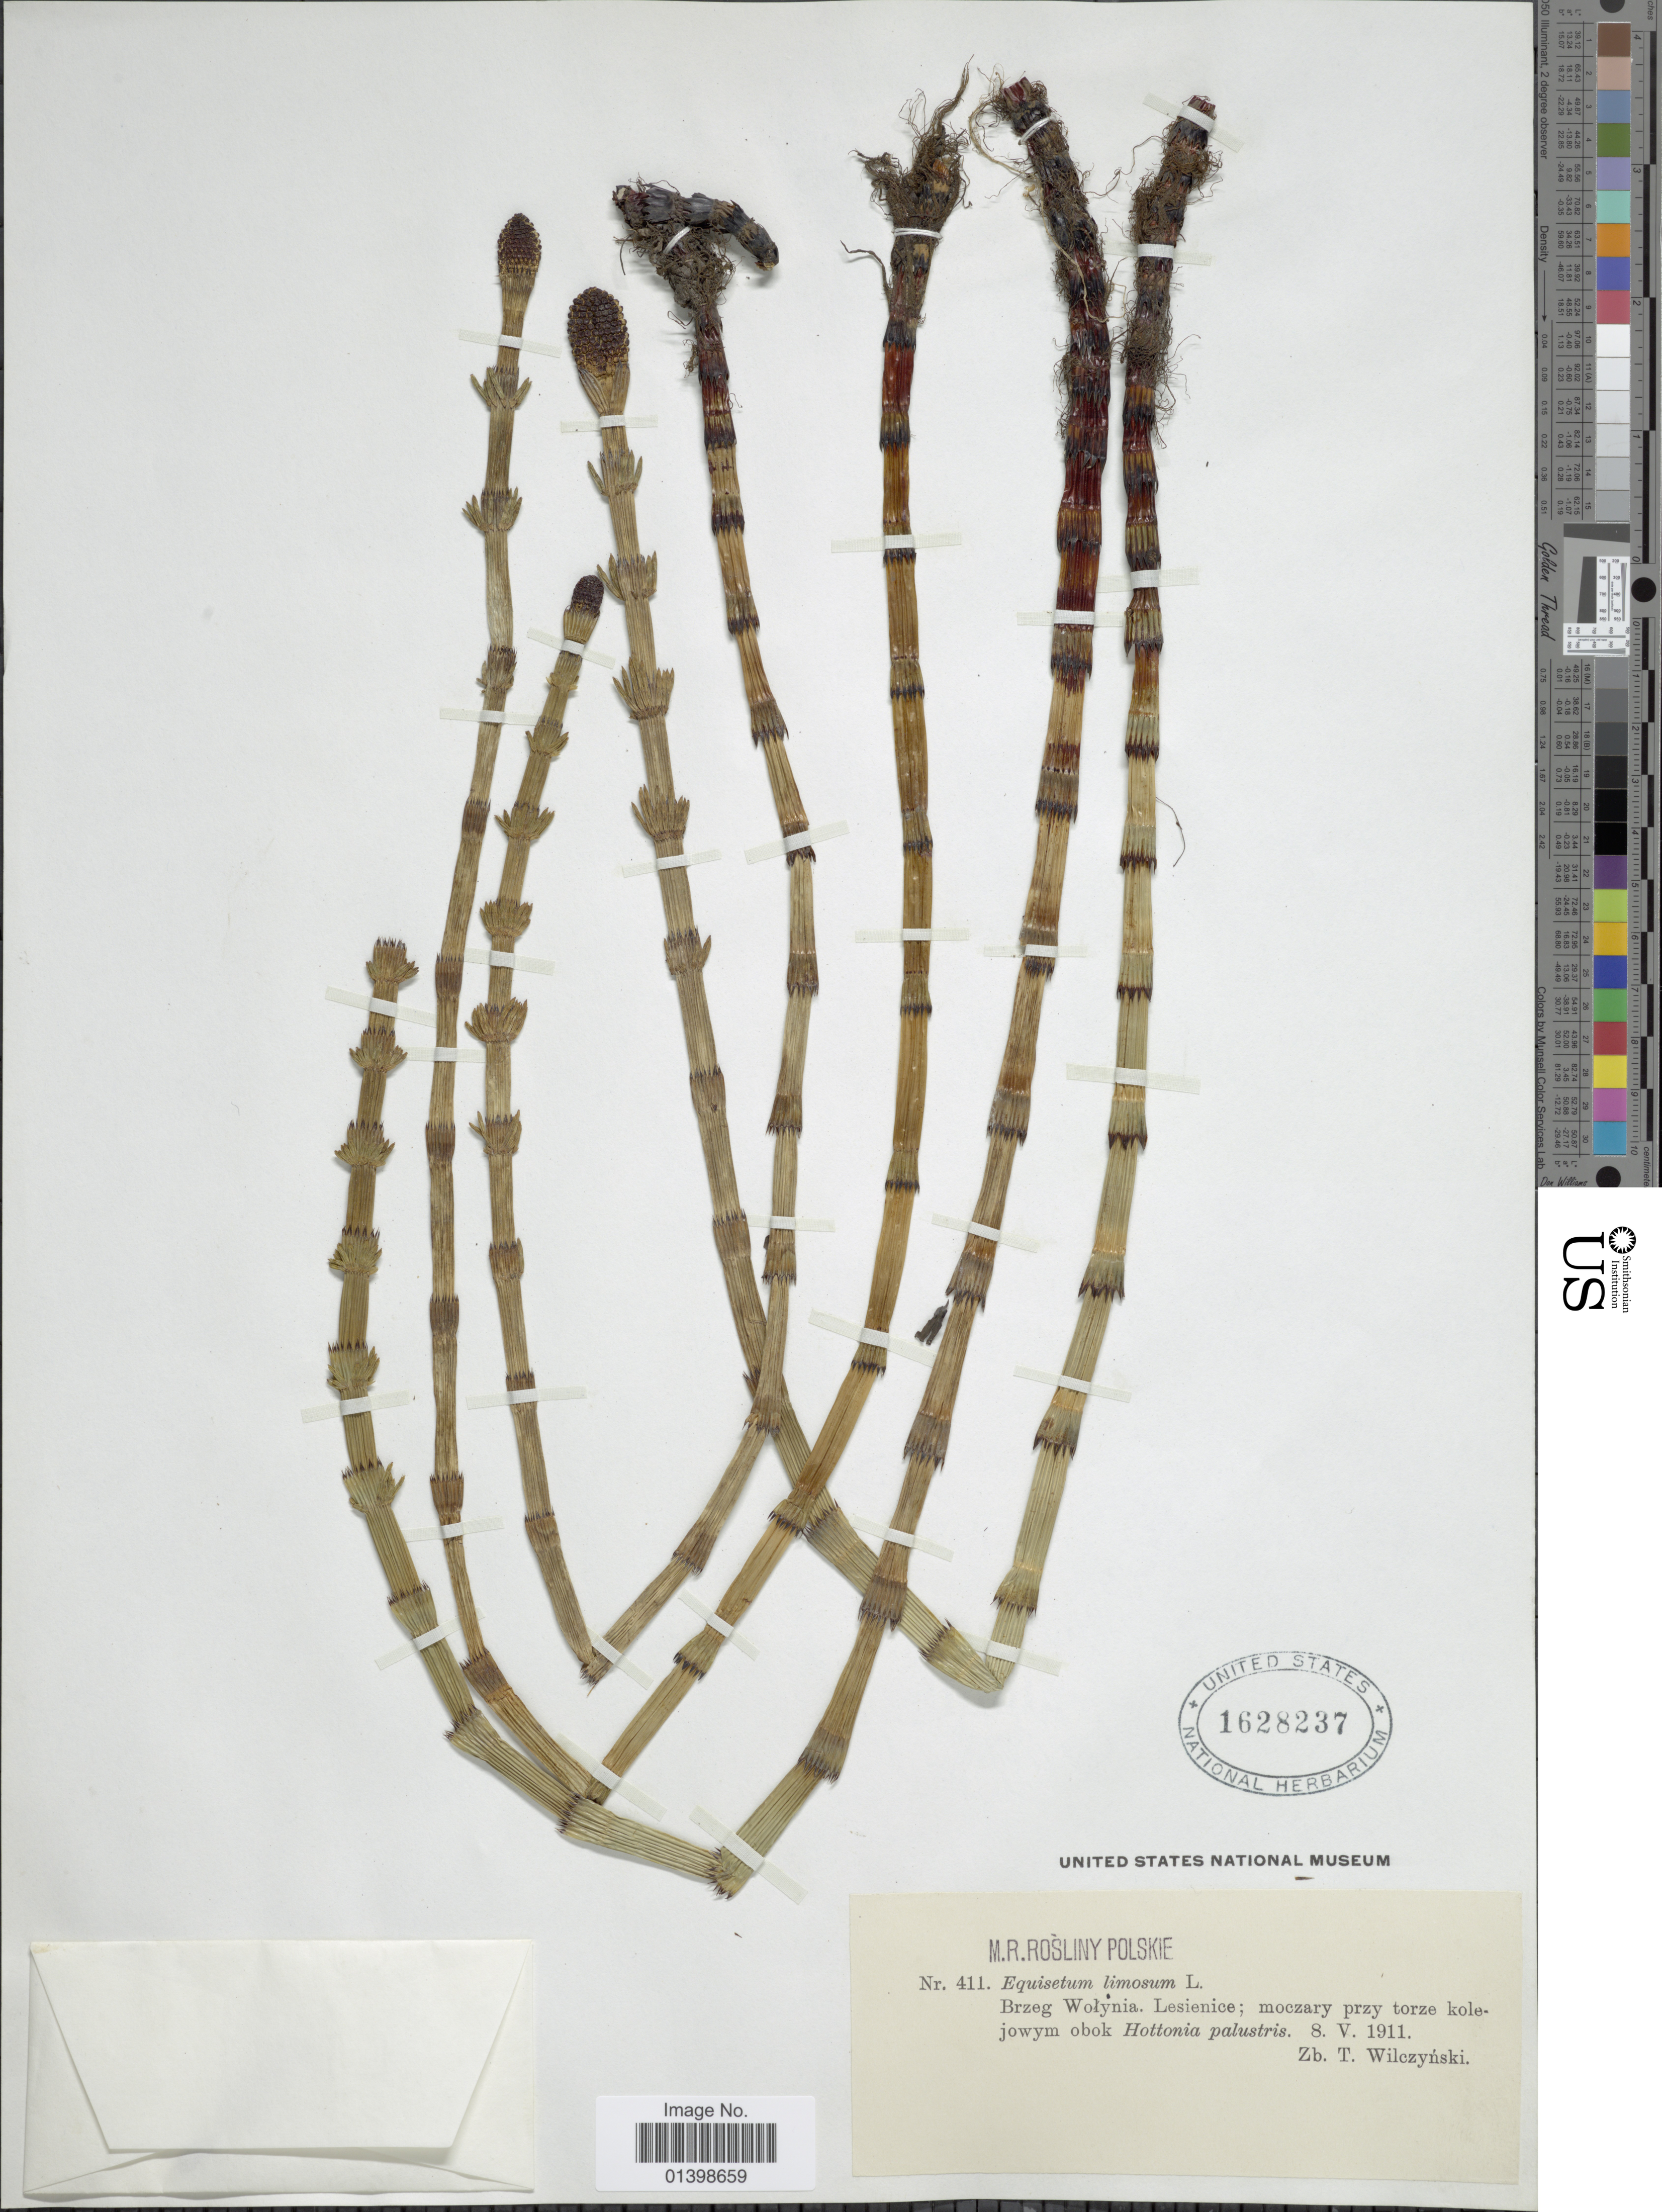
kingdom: Plantae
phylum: Tracheophyta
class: Polypodiopsida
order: Equisetales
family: Equisetaceae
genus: Equisetum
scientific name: Equisetum fluviatile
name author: L.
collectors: Z. Wilczynski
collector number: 411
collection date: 1911-05-08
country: Poland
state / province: Opolskie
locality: Brzeg Wolynia. Lesienice; moczary przy torze kolejowym obok Hottonia palustris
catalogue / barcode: US 1628237